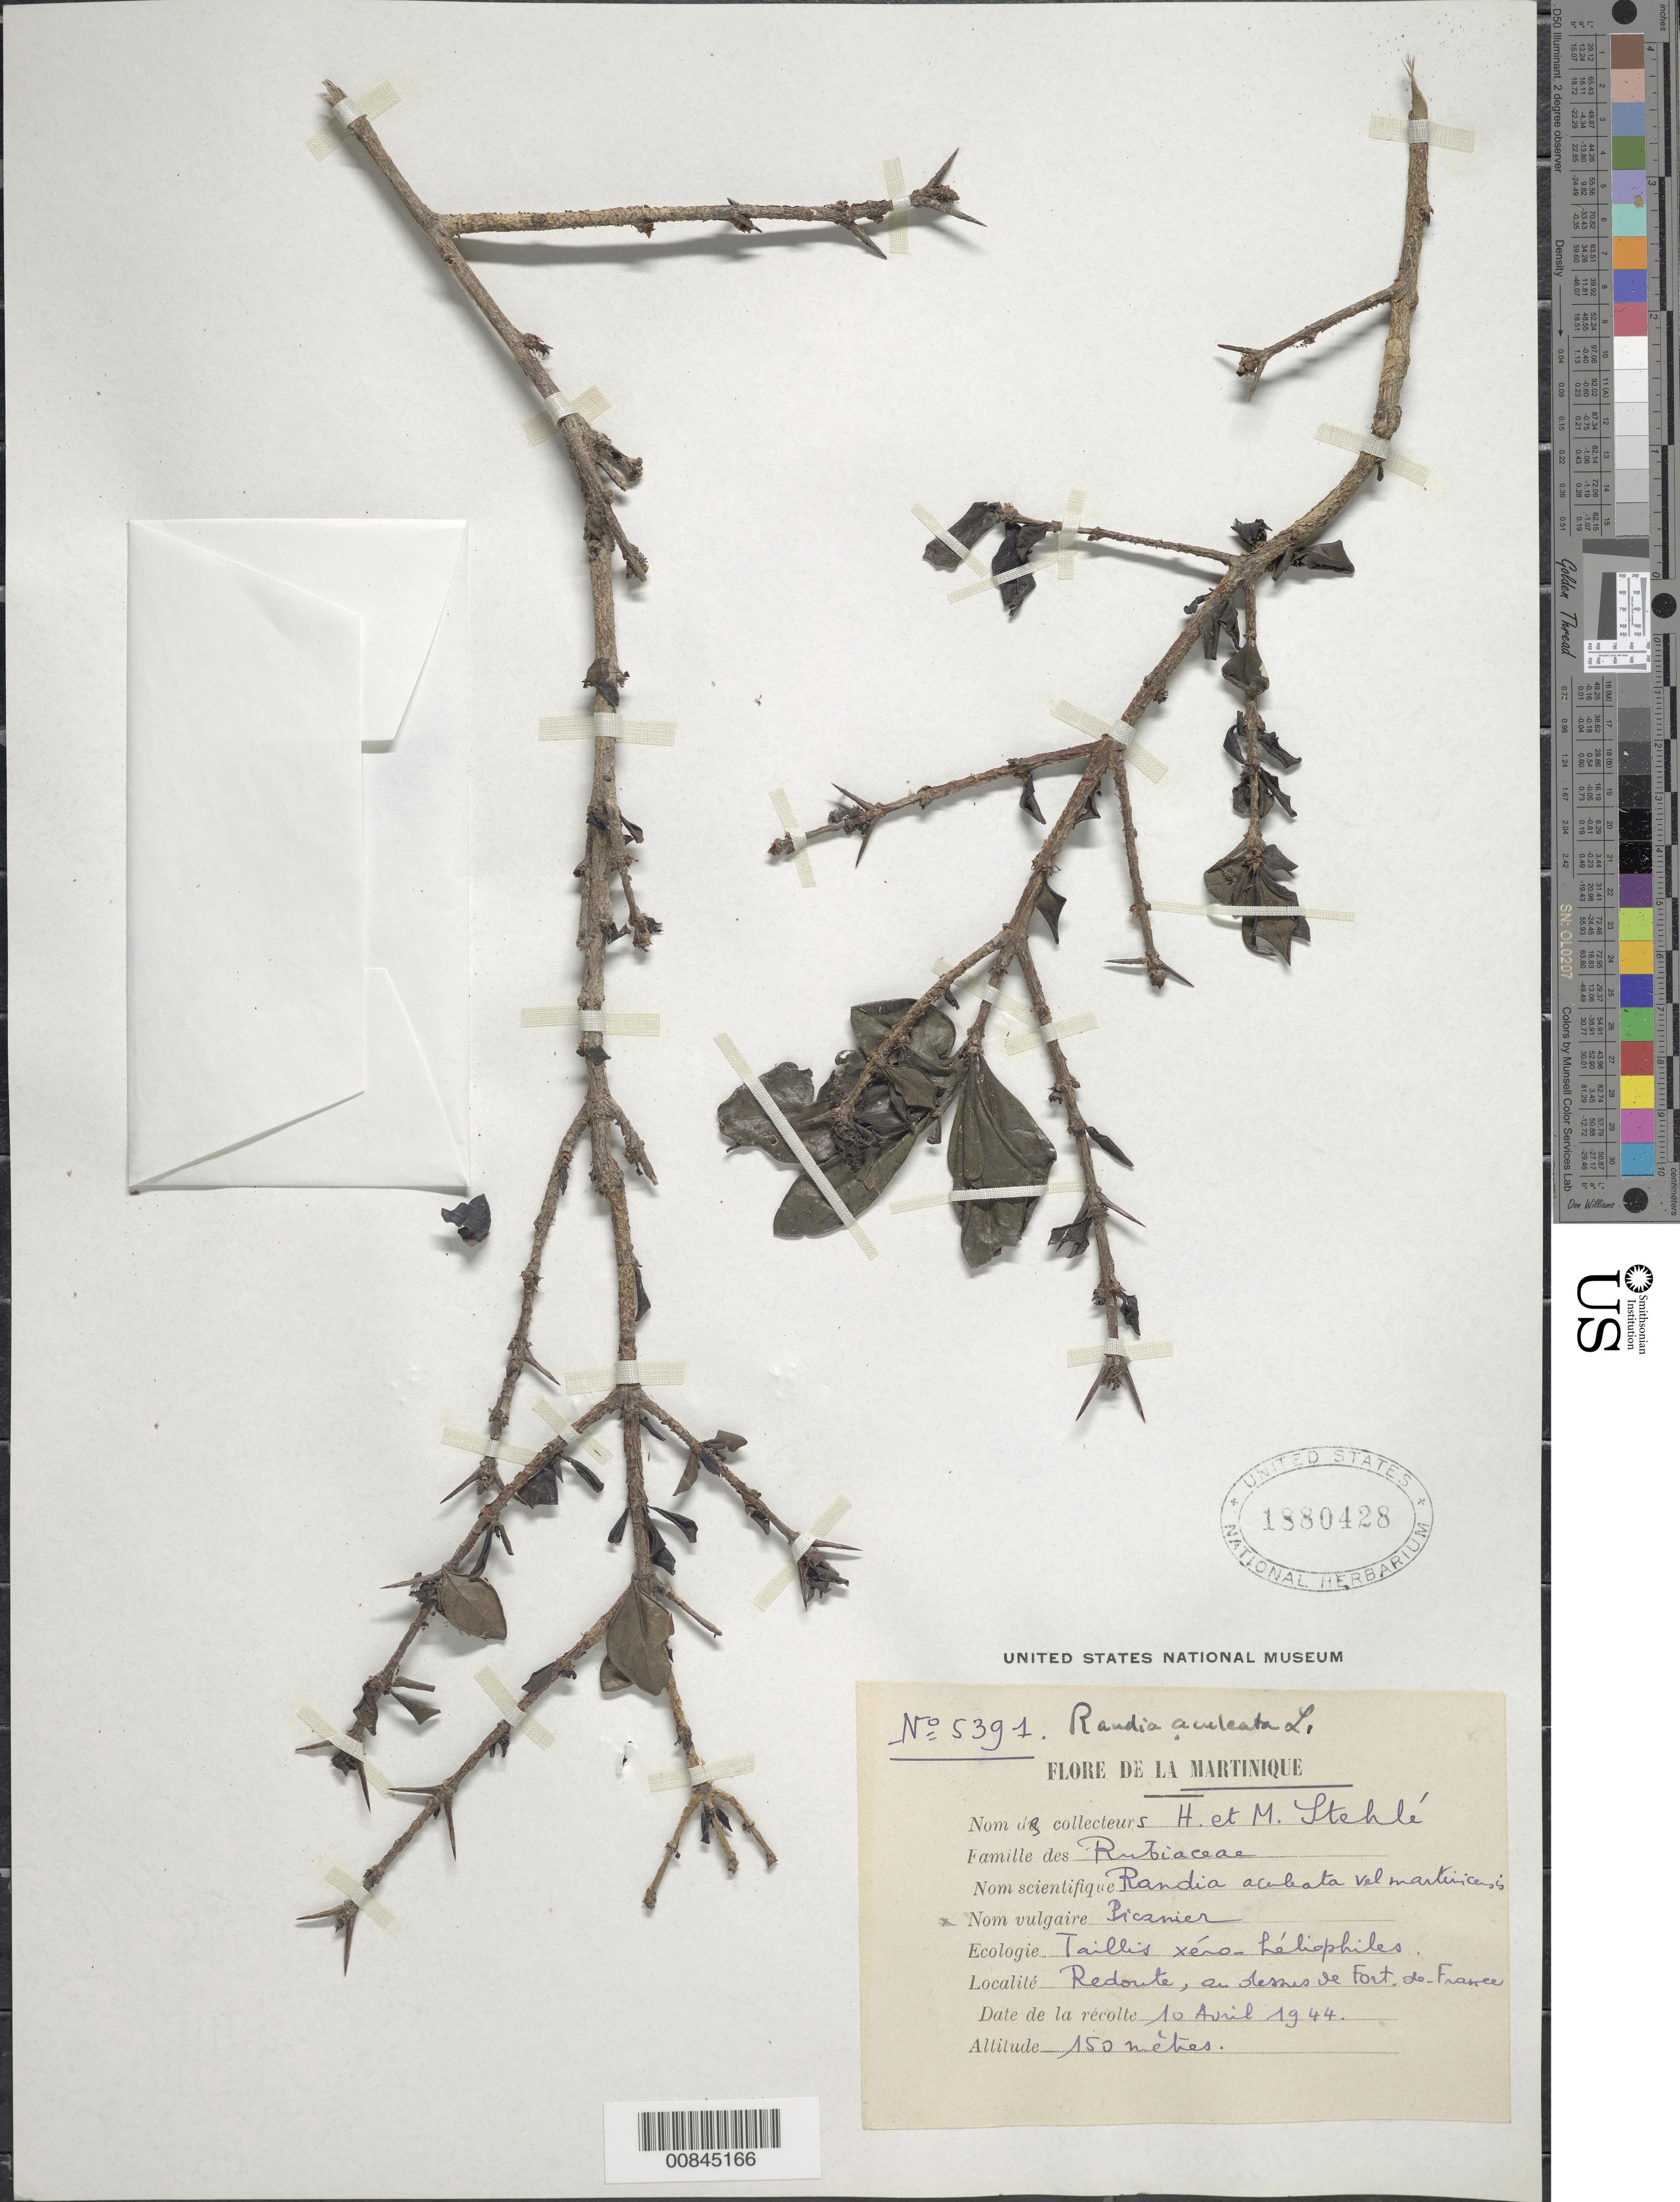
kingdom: Plantae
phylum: Tracheophyta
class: Magnoliopsida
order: Gentianales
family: Rubiaceae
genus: Randia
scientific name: Randia aculeata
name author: L.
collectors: H. Stehlé & M. Stehlé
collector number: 5391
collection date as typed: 10 Apr 1944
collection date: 1944-04-10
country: Martinique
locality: Redoute, au desses de Fort de France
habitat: Taillis xéro-héliophiles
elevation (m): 150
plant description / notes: Common name: Picanier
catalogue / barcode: US 1880428